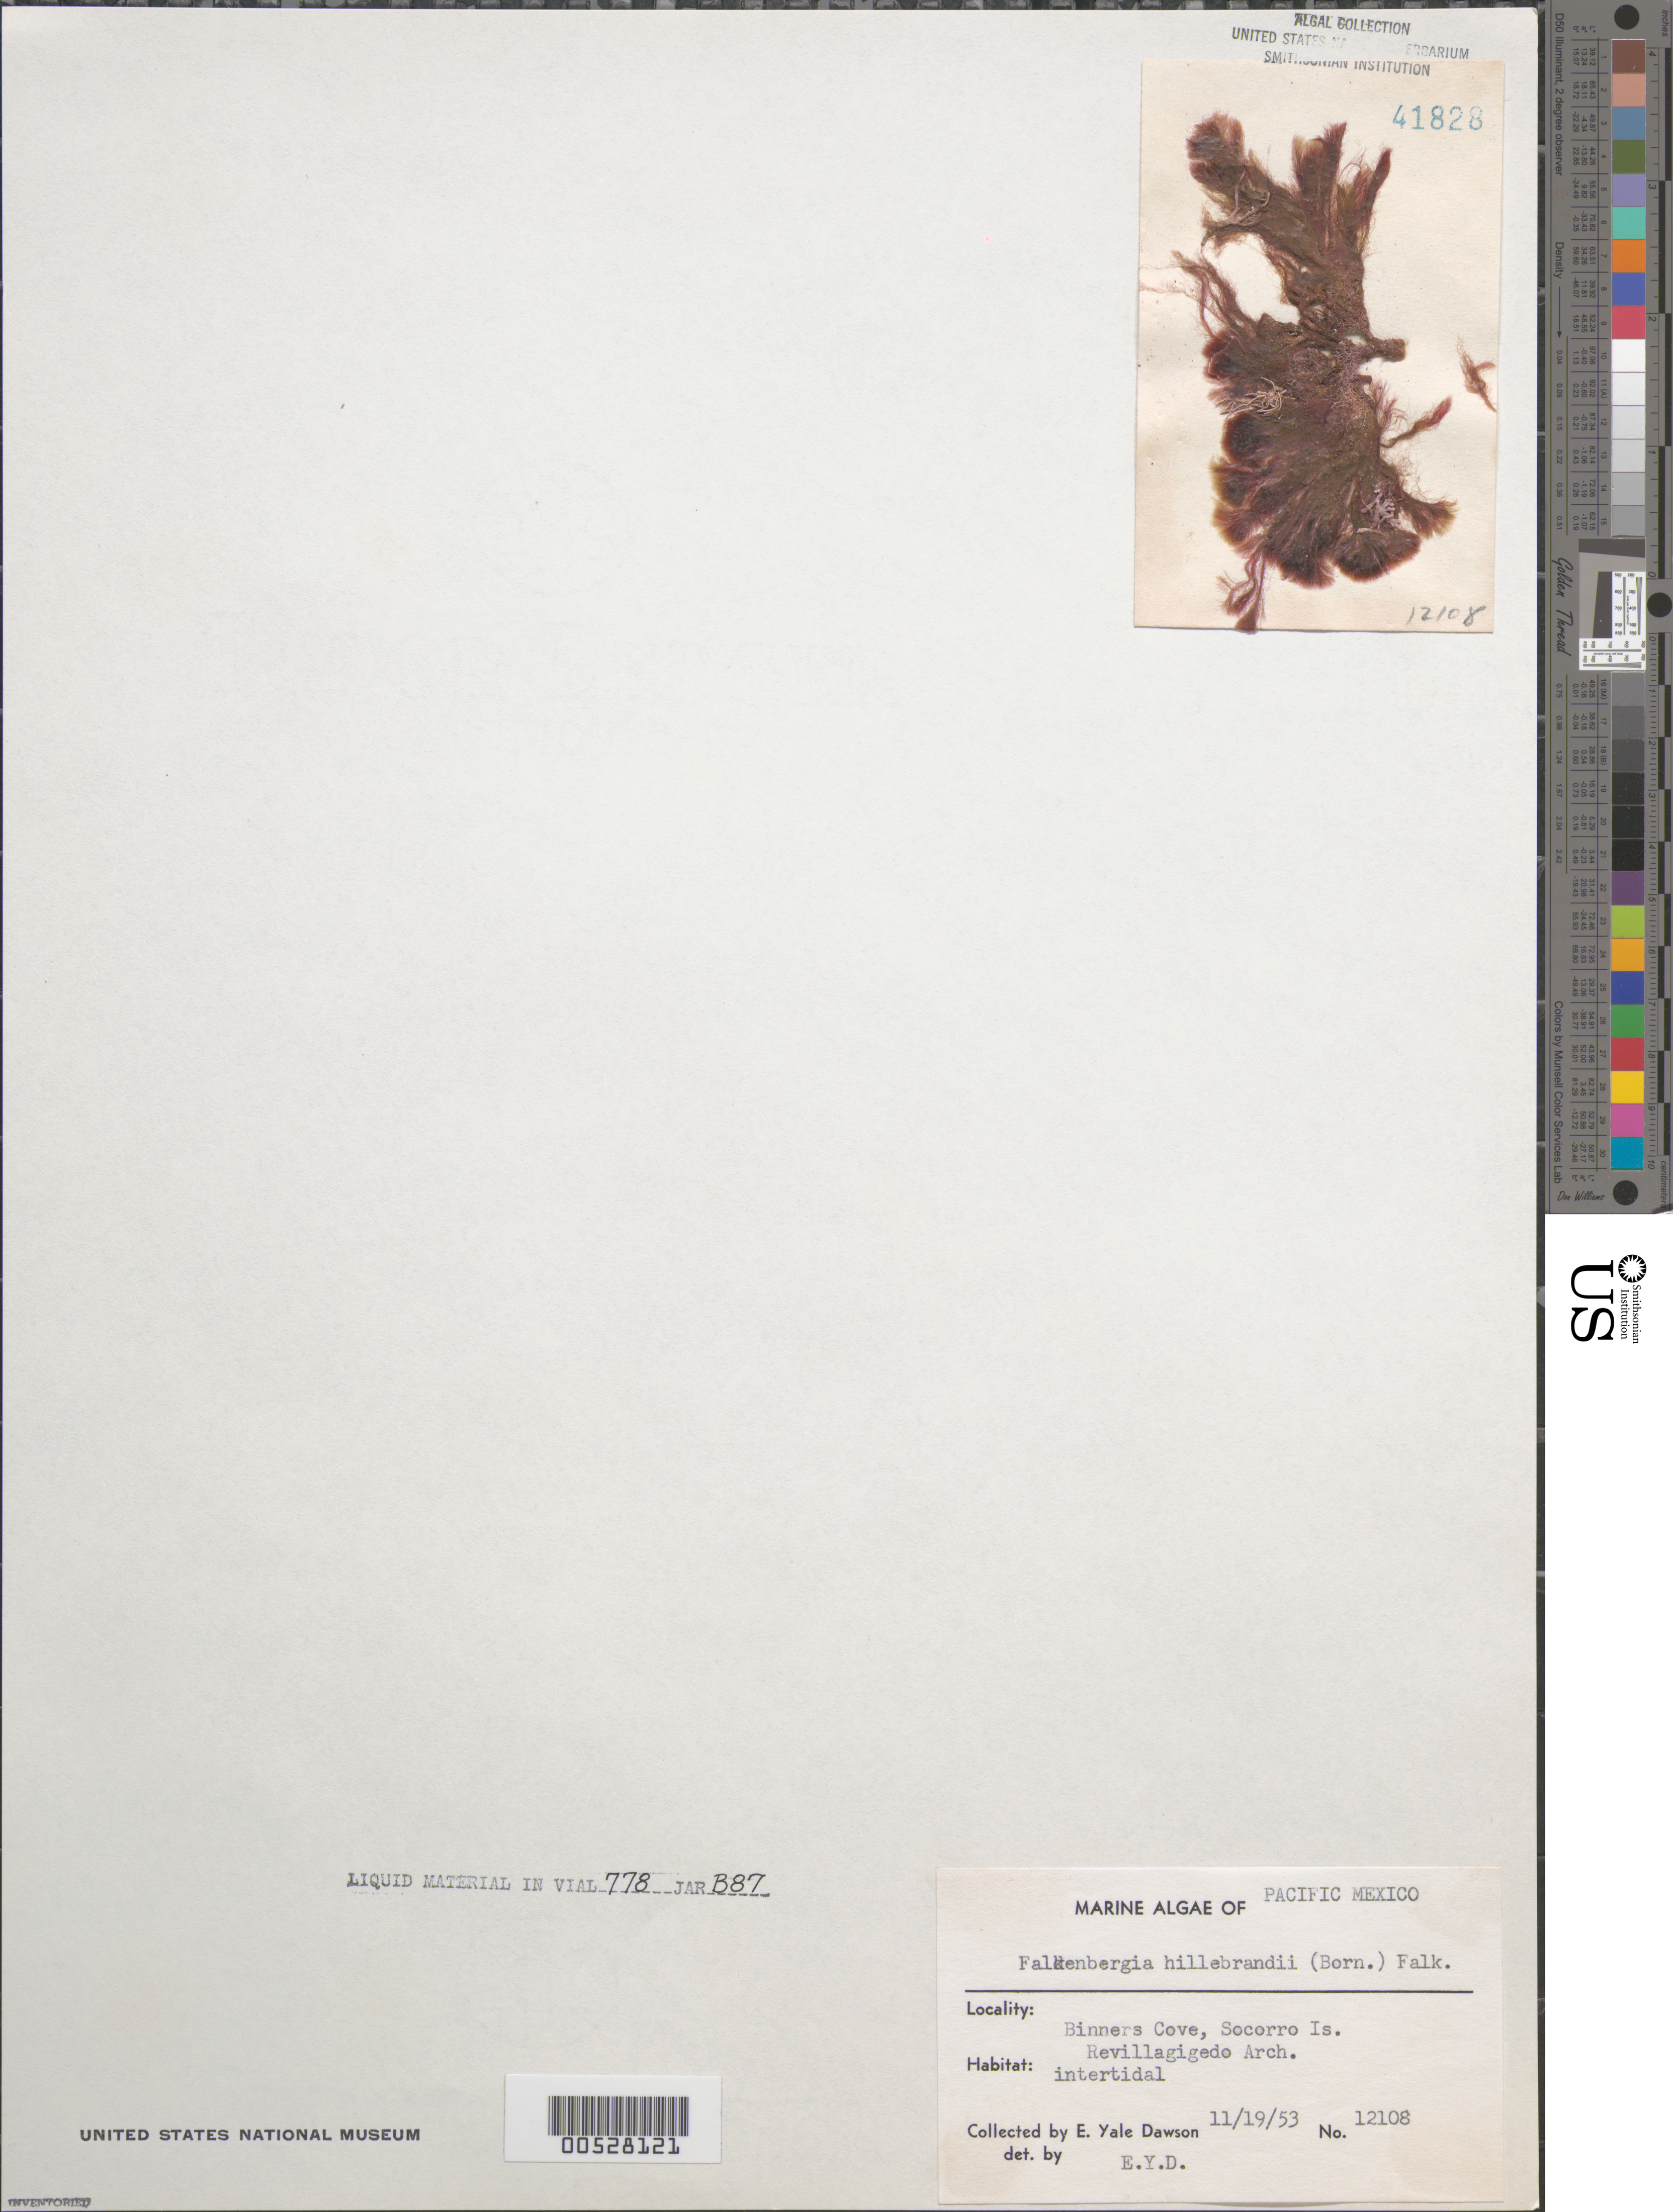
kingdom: Plantae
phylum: Rhodophyta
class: Florideophyceae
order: Bonnemaisoniales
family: Bonnemaisoniaceae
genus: Asparagopsis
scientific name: Asparagopsis taxiformis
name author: (Delile) Trevis.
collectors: E. Y. Dawson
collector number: EYD 12108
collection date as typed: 19 Nov 1953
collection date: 1953-11-19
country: Mexico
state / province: Colima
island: Isla Socorro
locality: Binners Cove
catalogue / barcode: US 41828